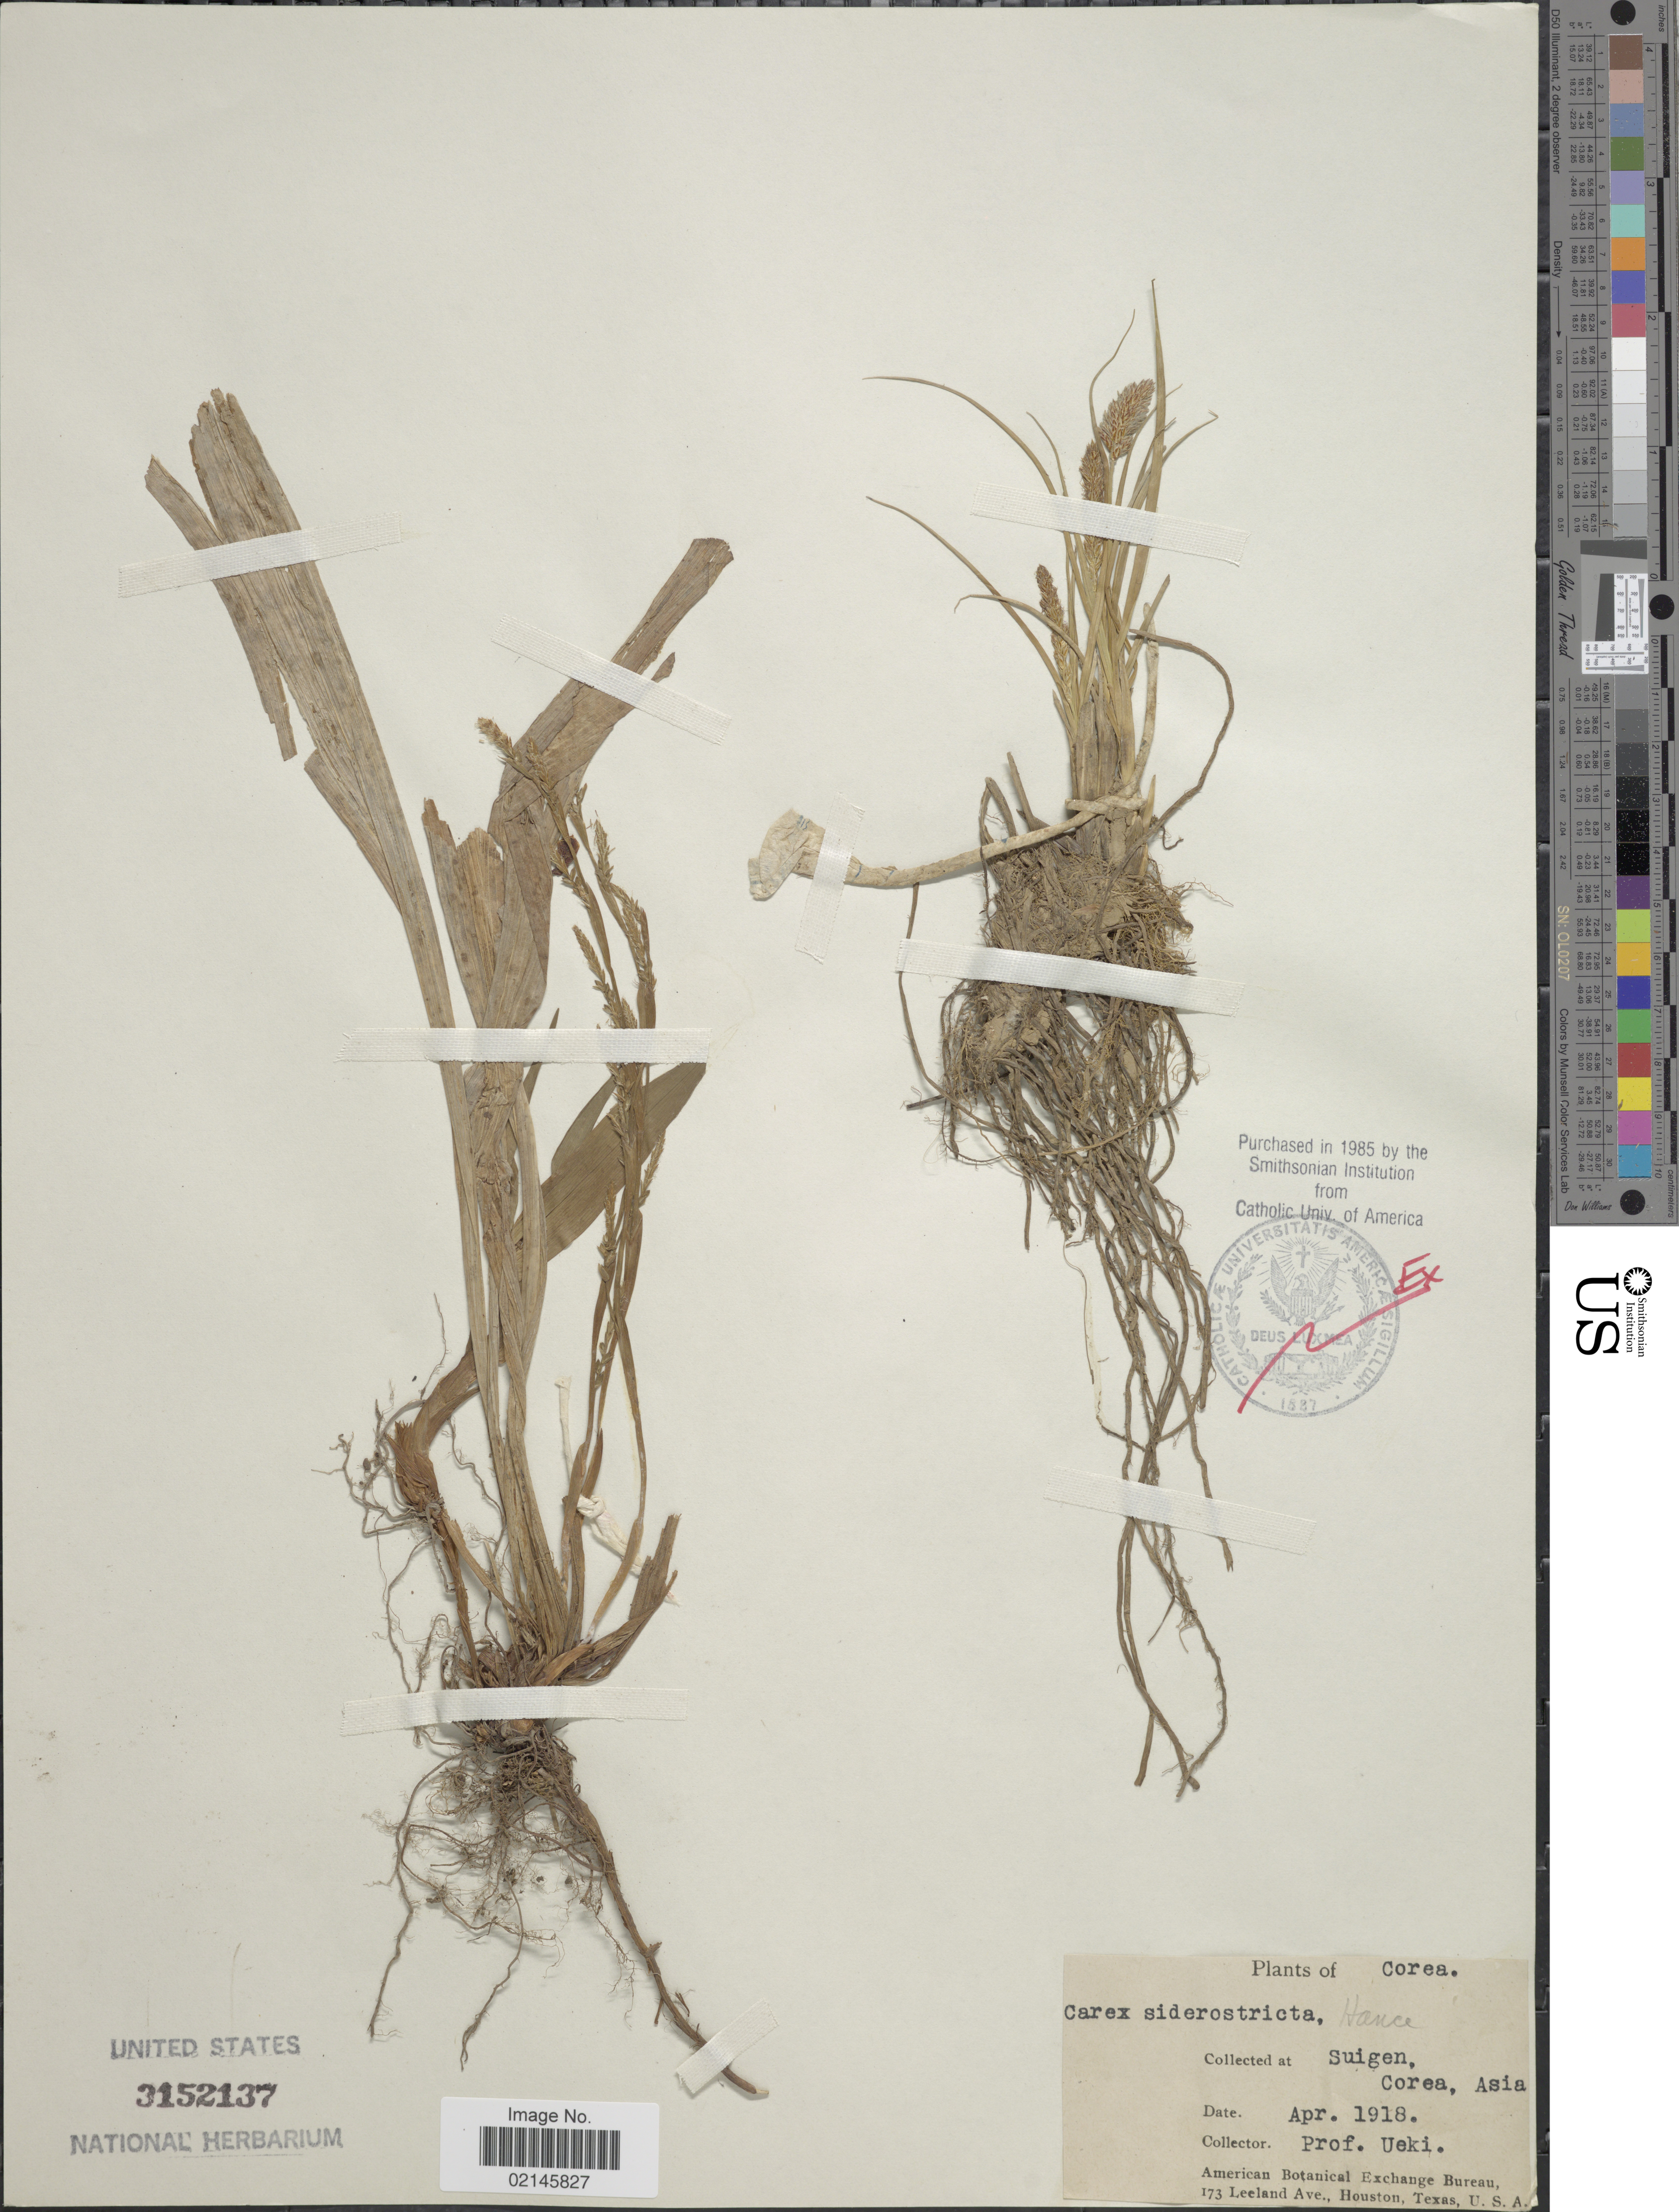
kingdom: Plantae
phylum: Tracheophyta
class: Liliopsida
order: Poales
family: Cyperaceae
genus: Carex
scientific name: Carex siderosticta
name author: Hance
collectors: Ueki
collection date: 1918-04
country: South Korea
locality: Corea. Suigen, Corea Asia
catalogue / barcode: US 3152137